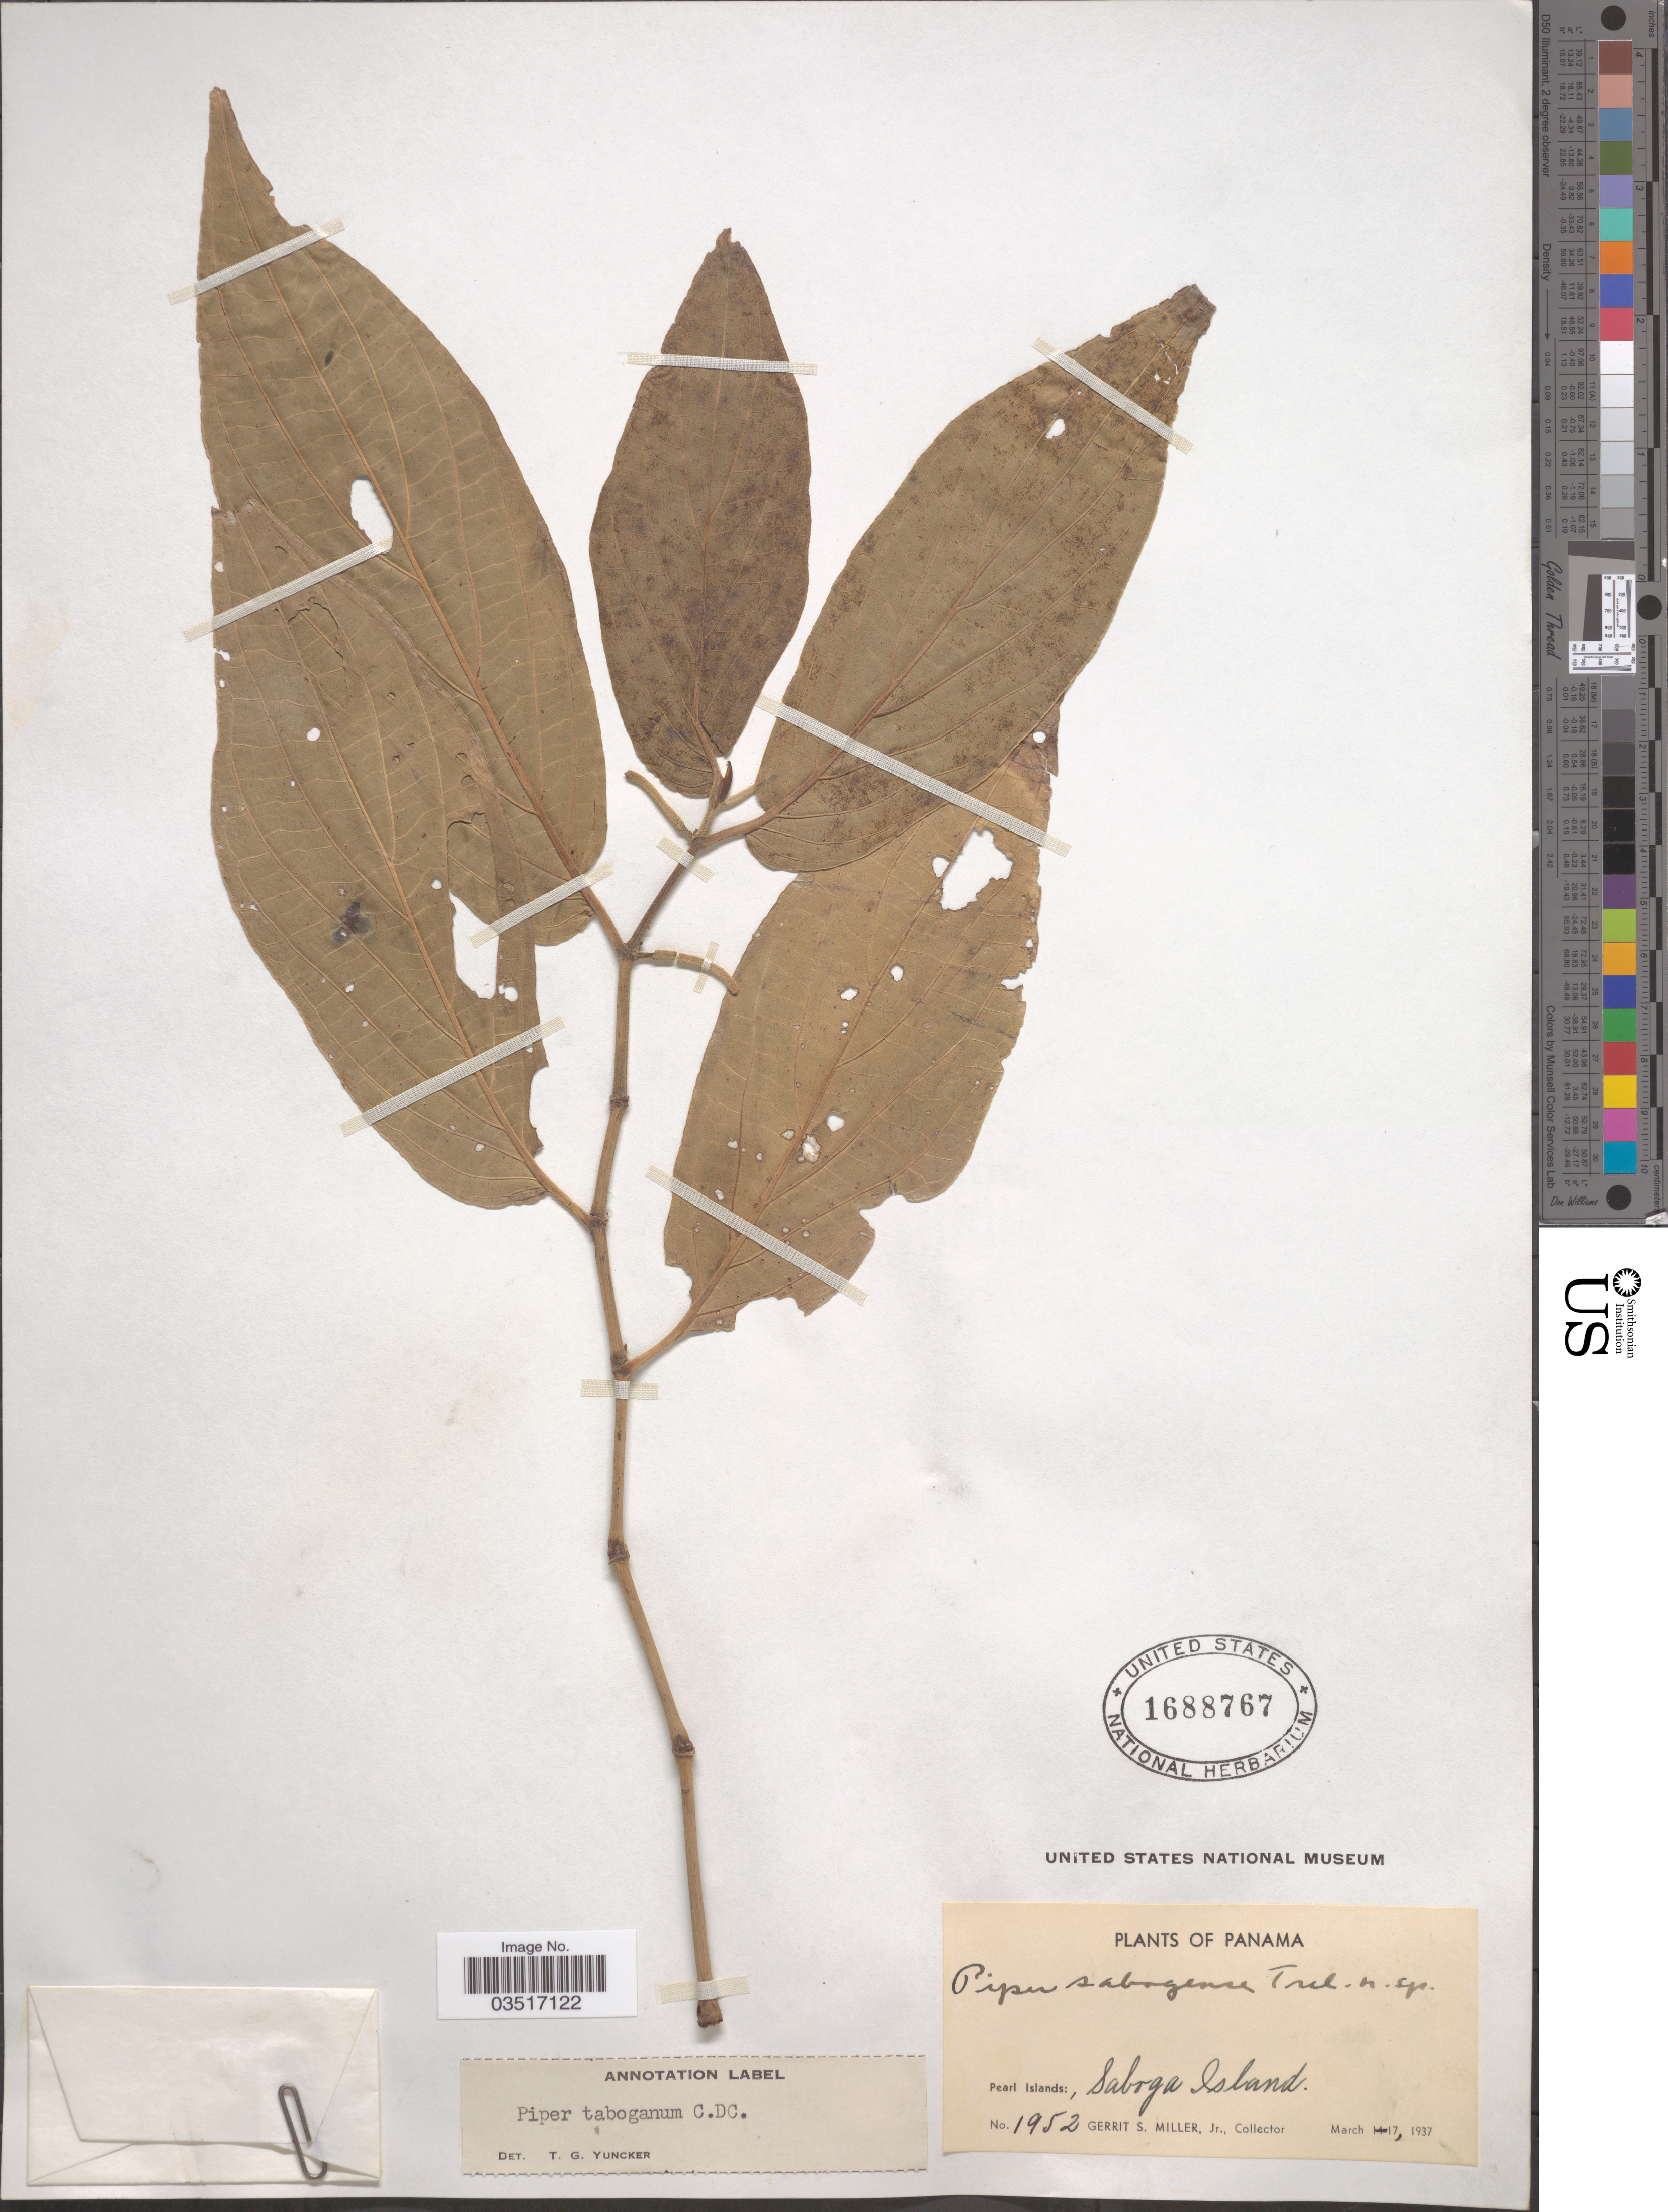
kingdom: Plantae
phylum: Tracheophyta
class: Magnoliopsida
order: Piperales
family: Piperaceae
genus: Piper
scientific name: Piper taboganum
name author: C. DC.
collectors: G. S. Miller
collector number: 1952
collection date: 1937-03-17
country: Panama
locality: Pearl Islands:, Saboga Island.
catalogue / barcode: US 1688767